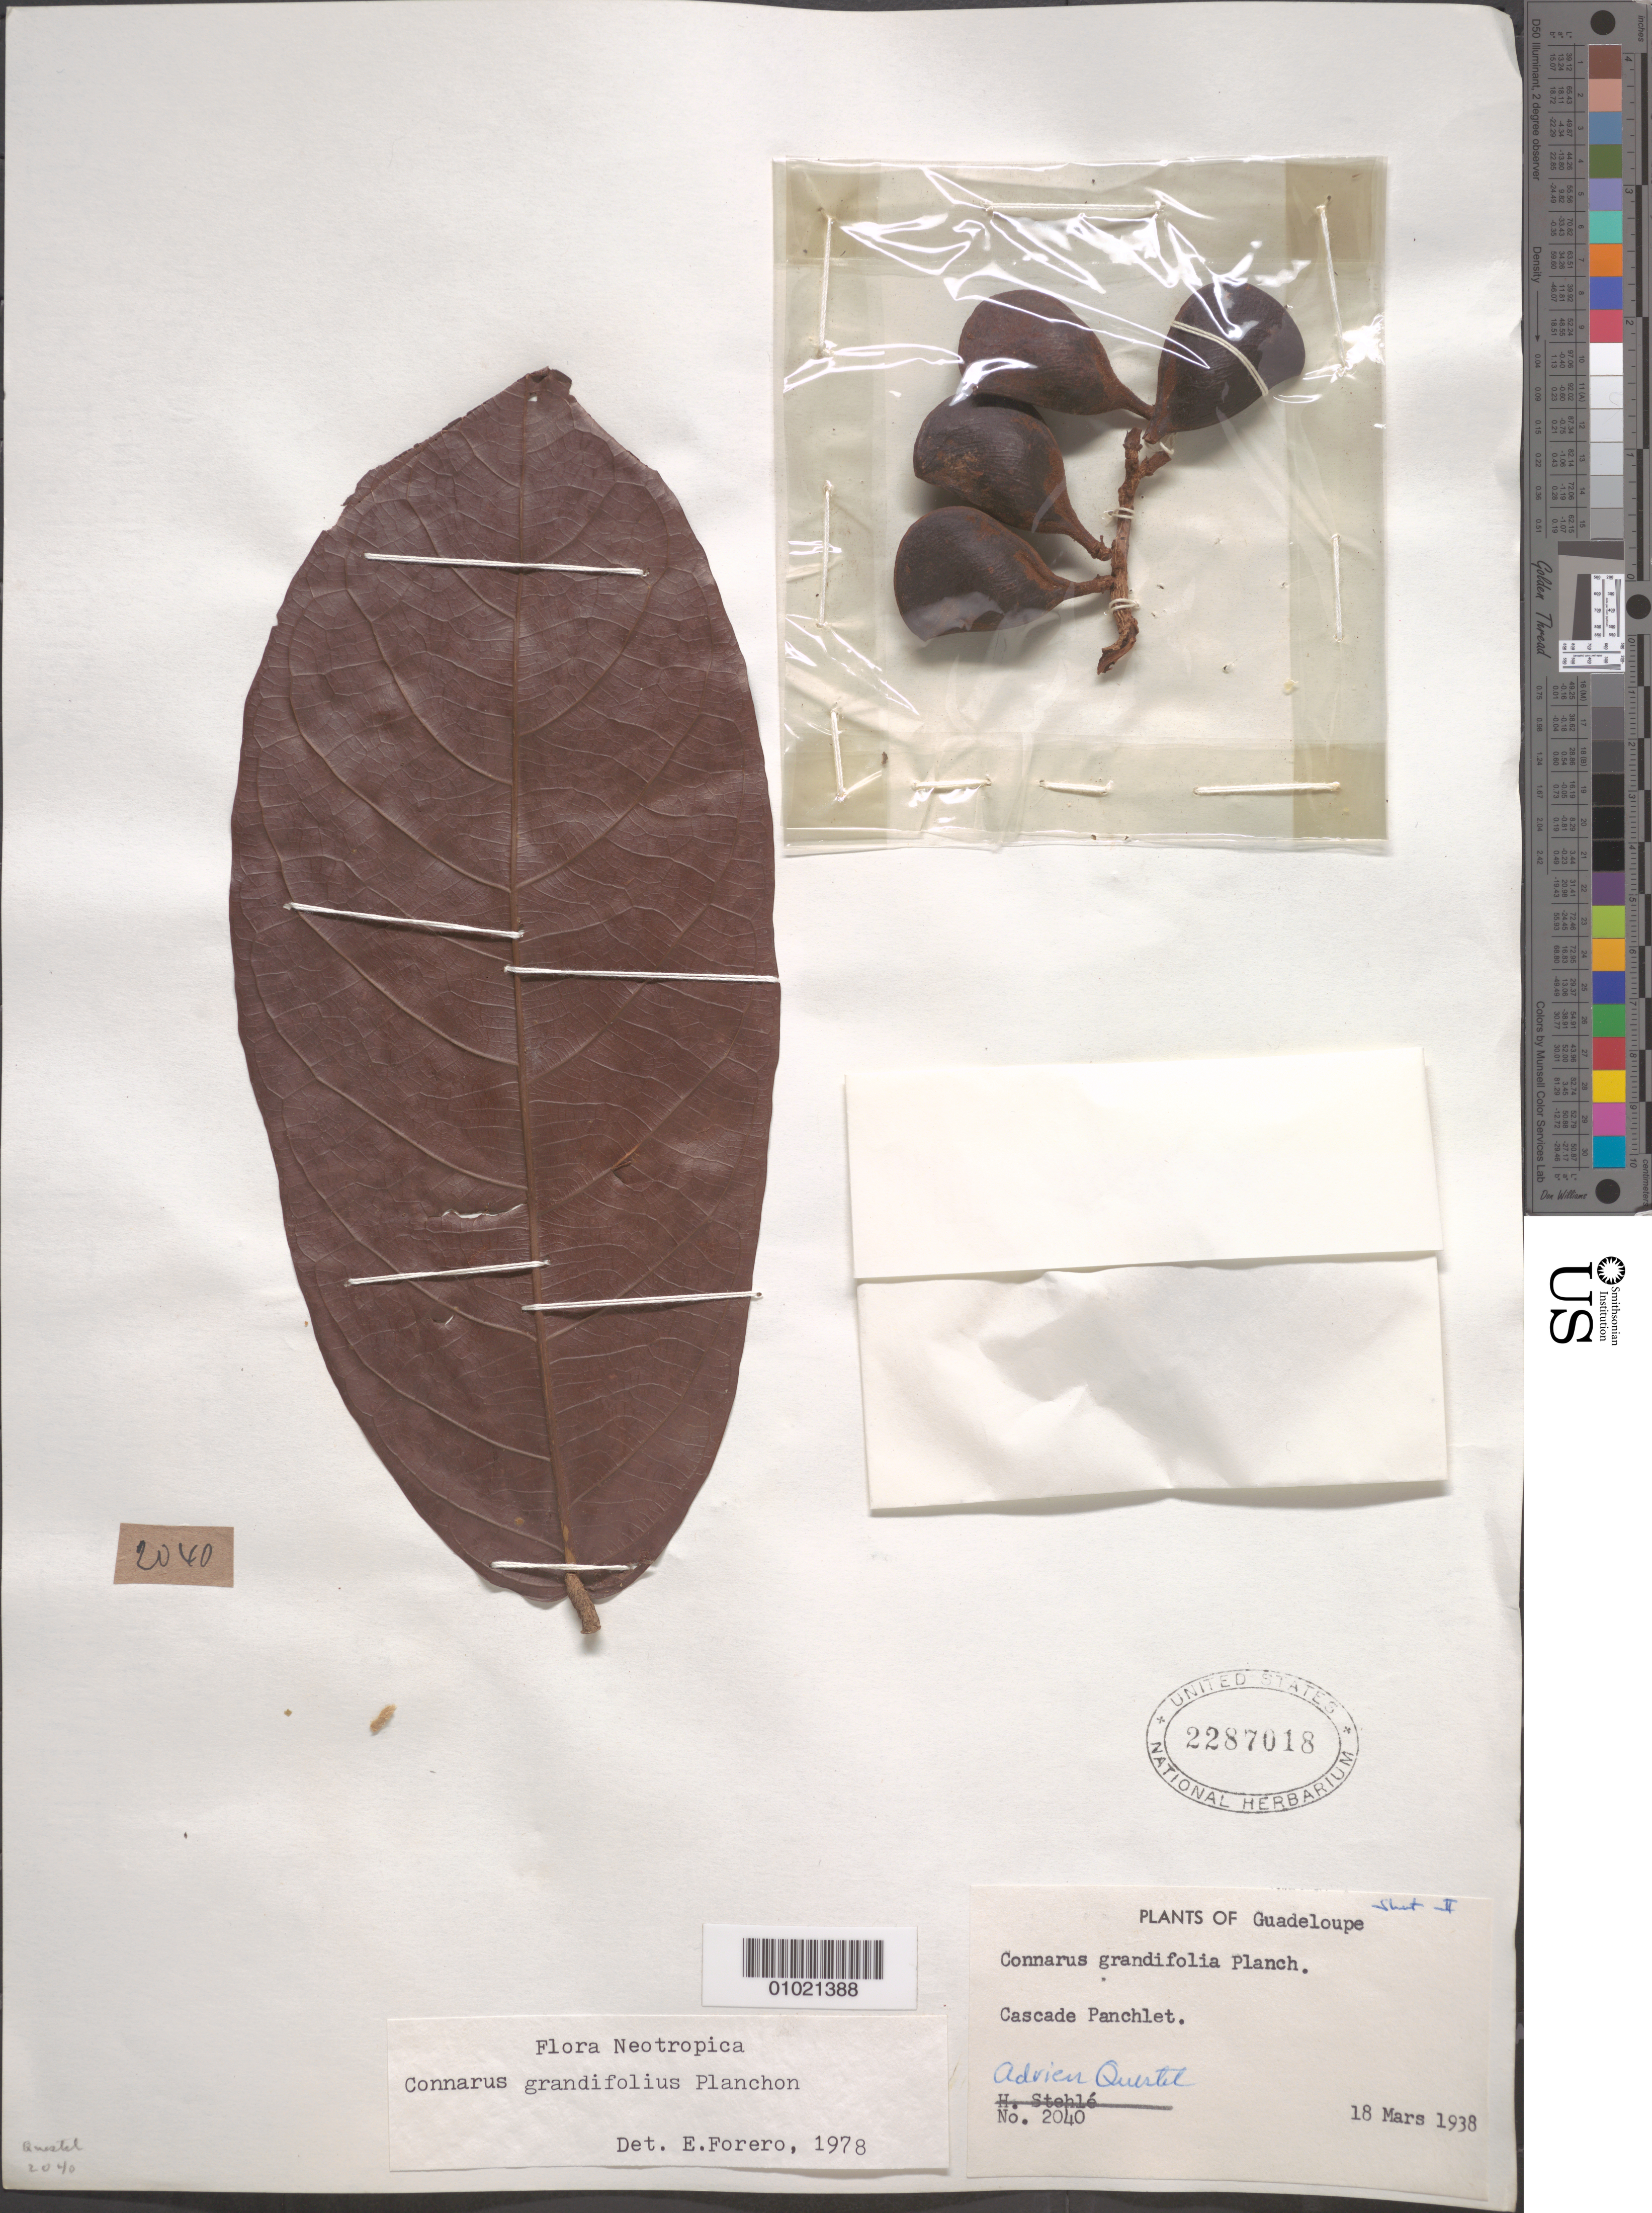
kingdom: Plantae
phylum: Tracheophyta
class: Magnoliopsida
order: Oxalidales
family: Connaraceae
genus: Connarus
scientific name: Connarus grandifolius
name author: Planch.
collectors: A. Questel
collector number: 2040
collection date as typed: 18 Mar 1938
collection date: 1938-03-18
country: Guadeloupe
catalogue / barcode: US 2287018